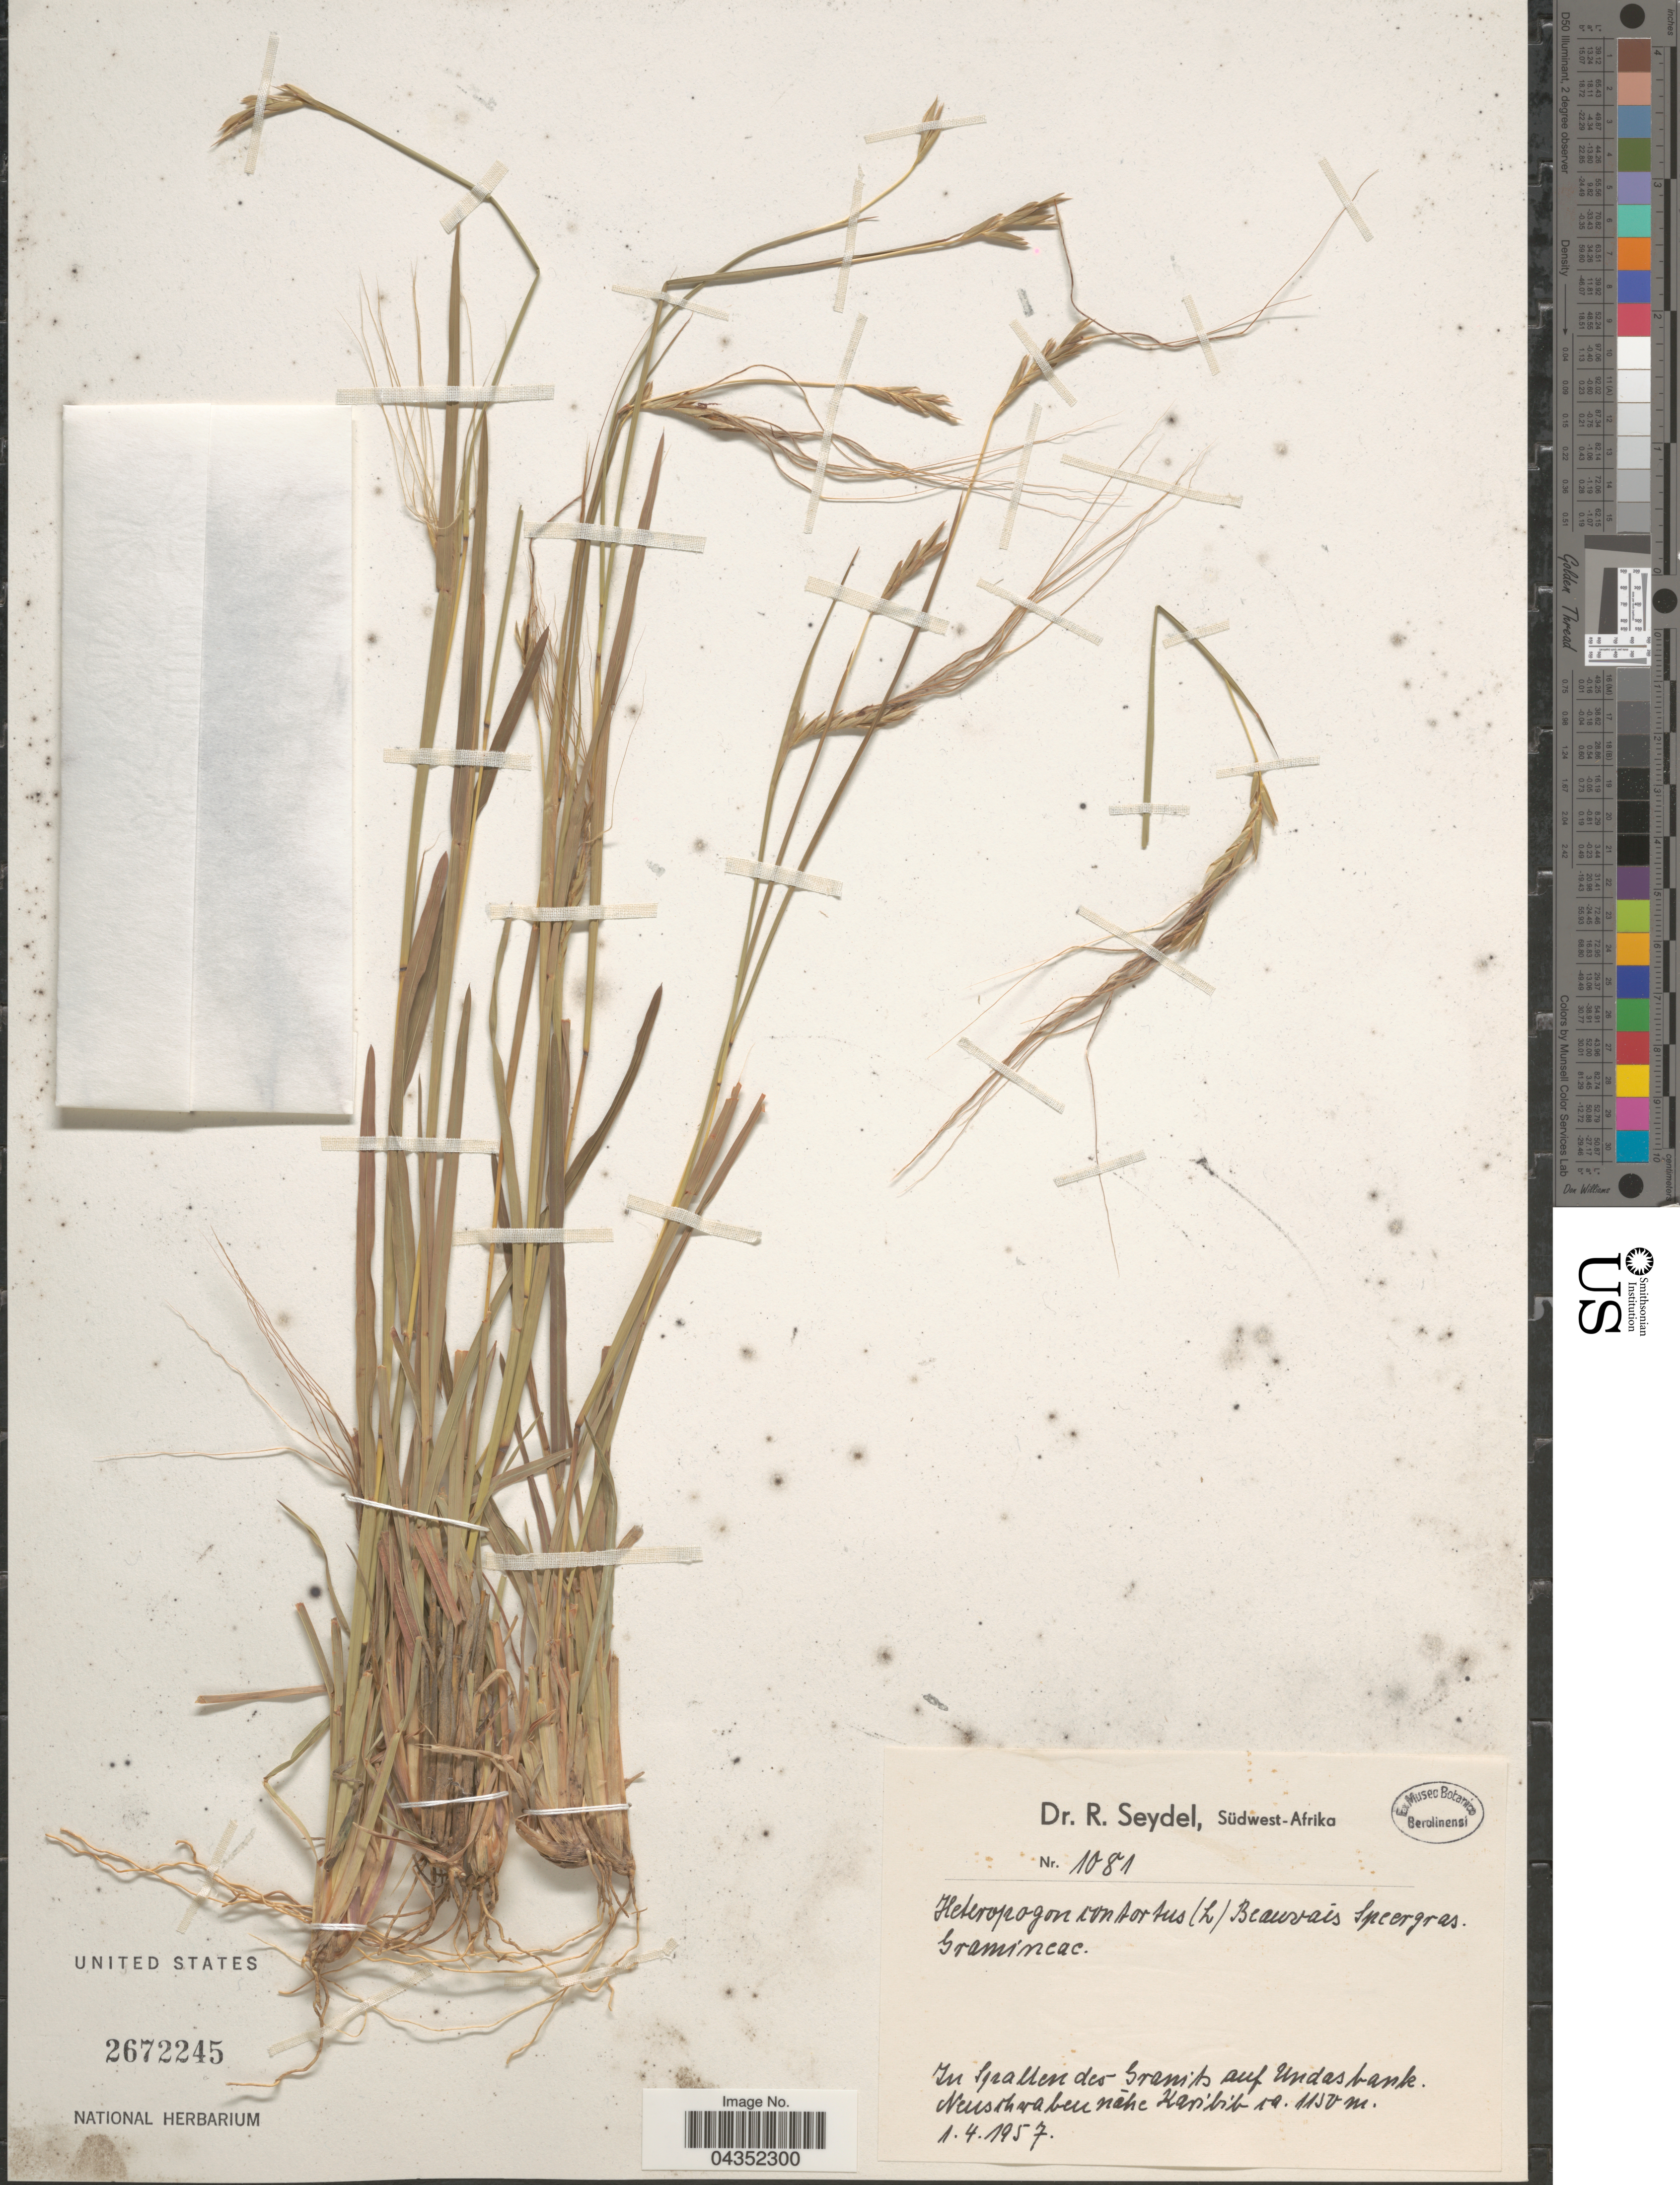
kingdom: Plantae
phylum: Tracheophyta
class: Liliopsida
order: Poales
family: Poaceae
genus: Heteropogon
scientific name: Heteropogon contortus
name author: (L.) P. Beauv. ex Roem. & Schult.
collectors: R. Seydel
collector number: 1081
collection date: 1957-04-01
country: Namibia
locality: Südwest-Afrika. Neuschwaben nahe Karibib.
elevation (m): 1150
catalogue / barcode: US 2672245